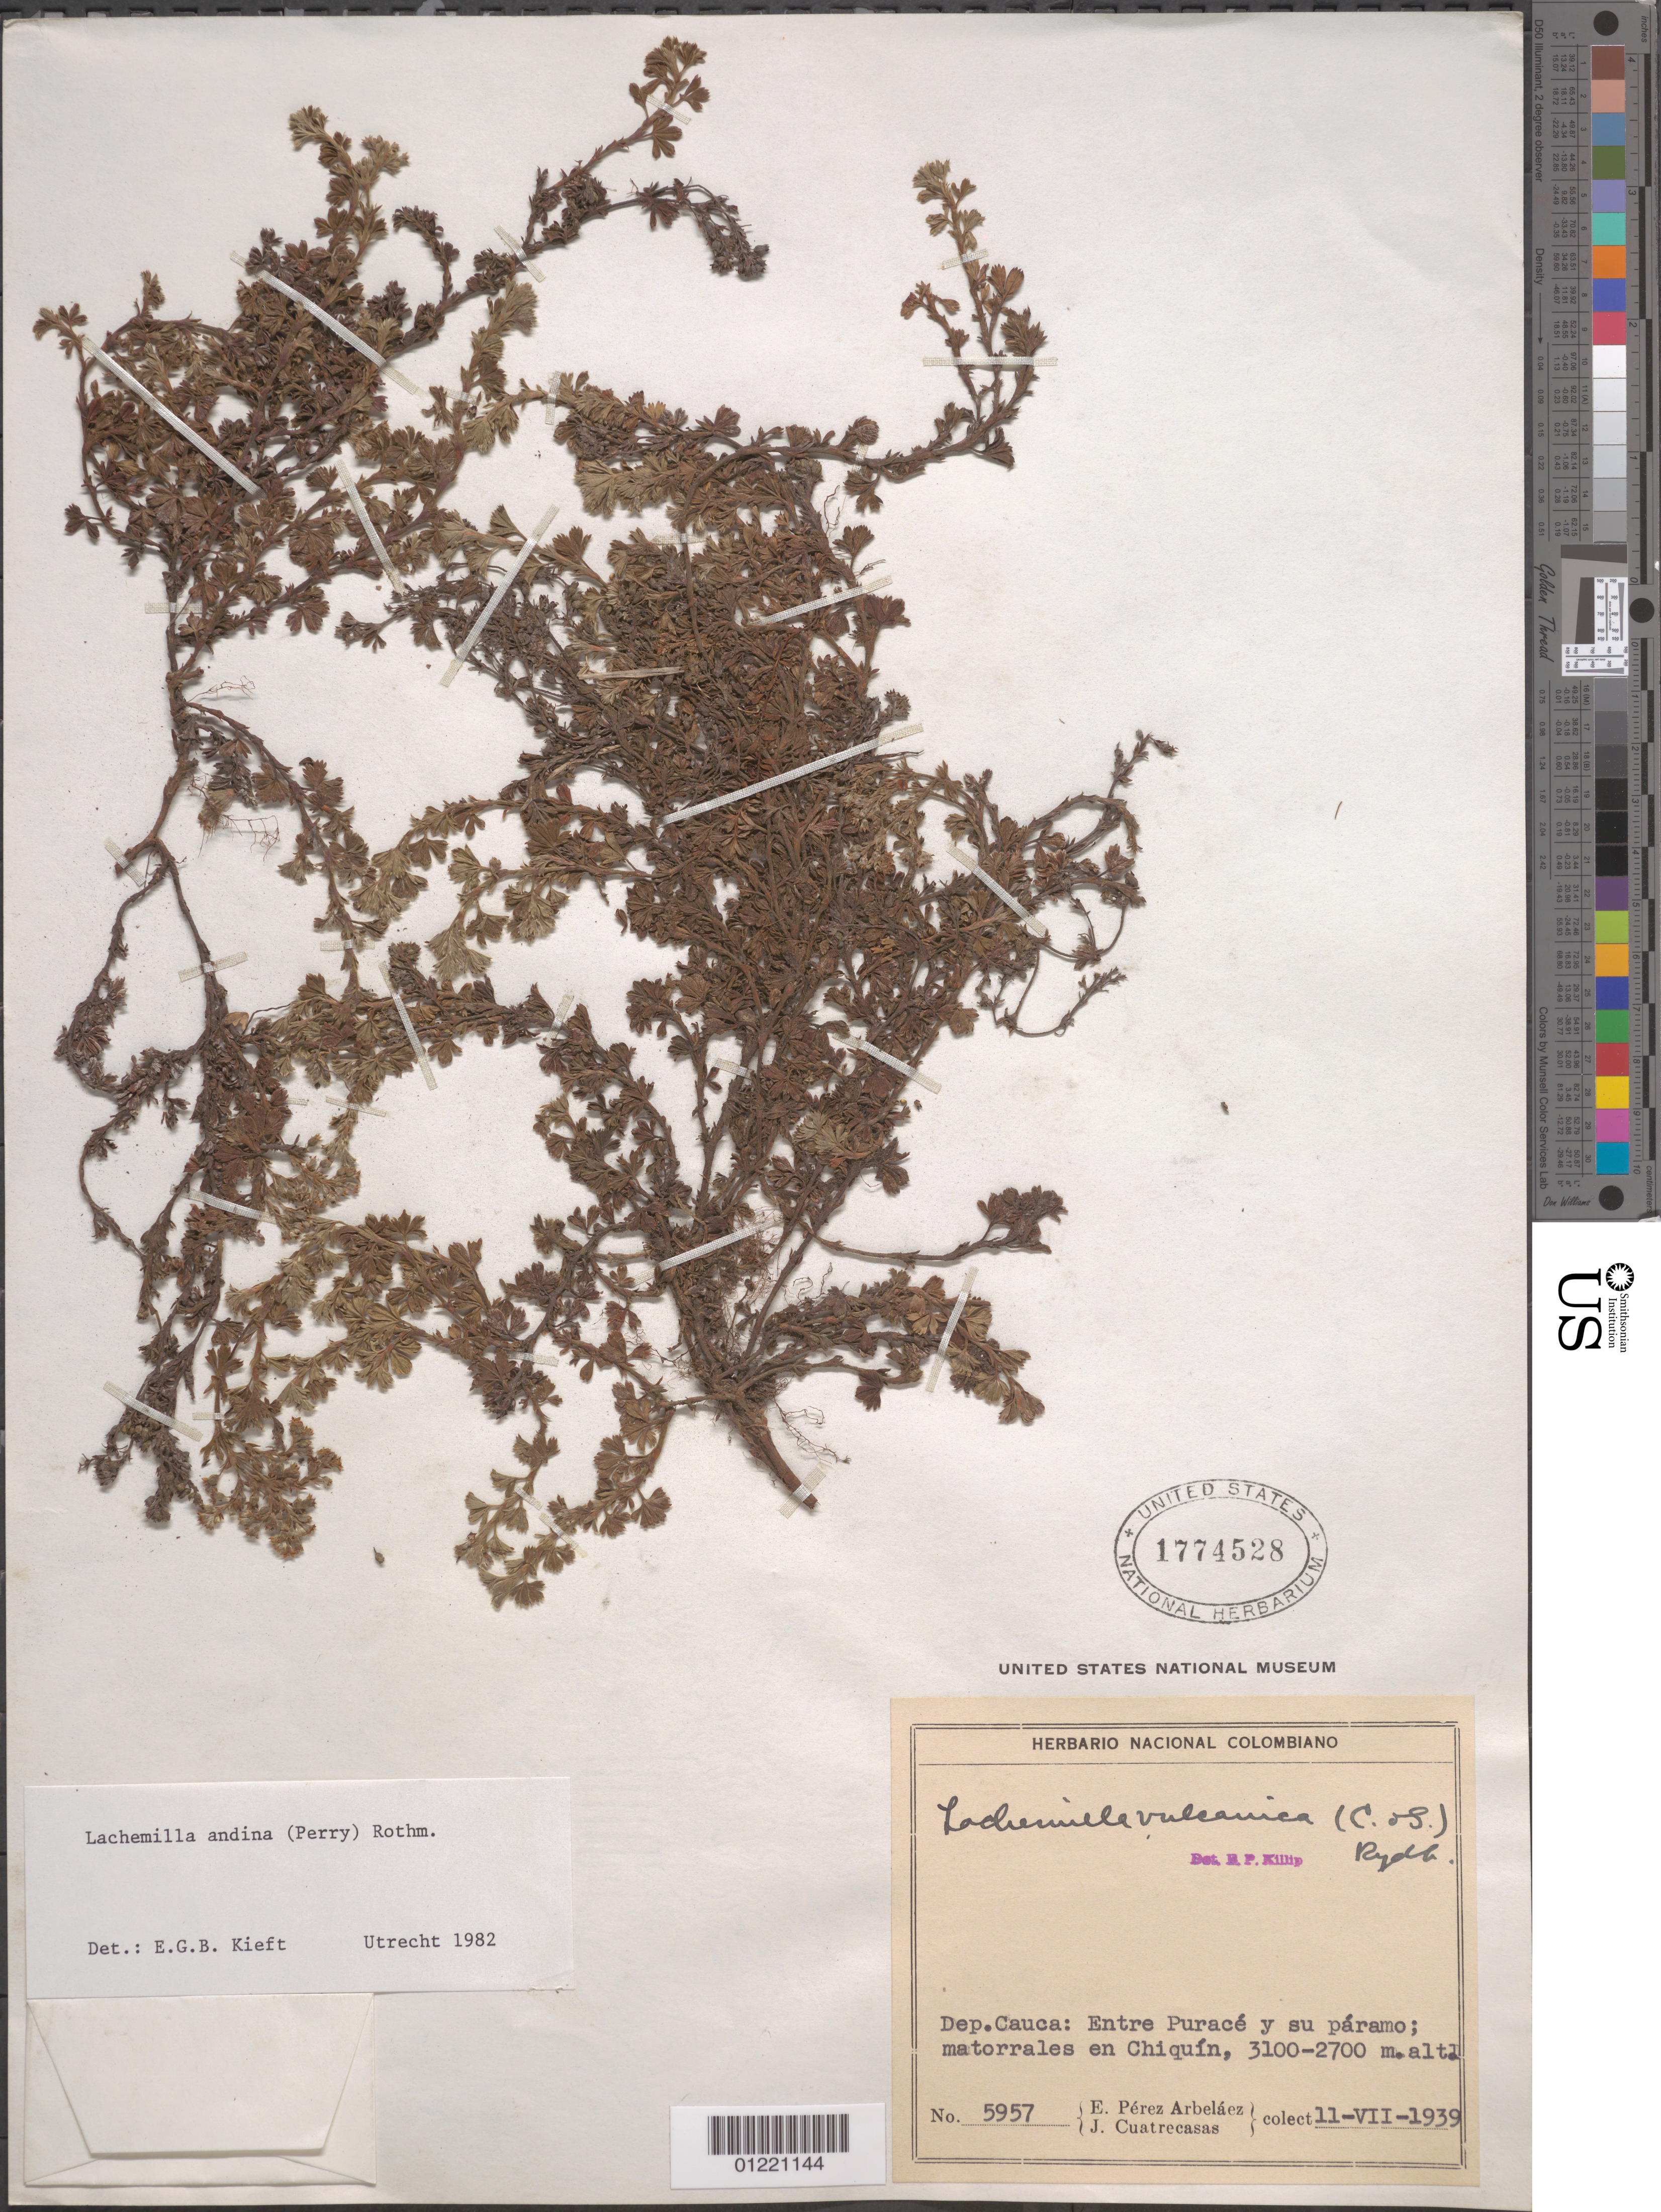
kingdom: Plantae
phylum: Tracheophyta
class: Magnoliopsida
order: Rosales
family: Rosaceae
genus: Lachemilla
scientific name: Lachemilla andina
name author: (L.M. Perry) Rothm.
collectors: E. Pérez Arbeláez & J. Cuatrecasas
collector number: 5957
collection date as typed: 11 Jul 1939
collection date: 1939-07-11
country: Colombia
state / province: Cauca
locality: Entre Puracé y su páramo; en Chiquín.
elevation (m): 2700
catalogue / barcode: US 1774528